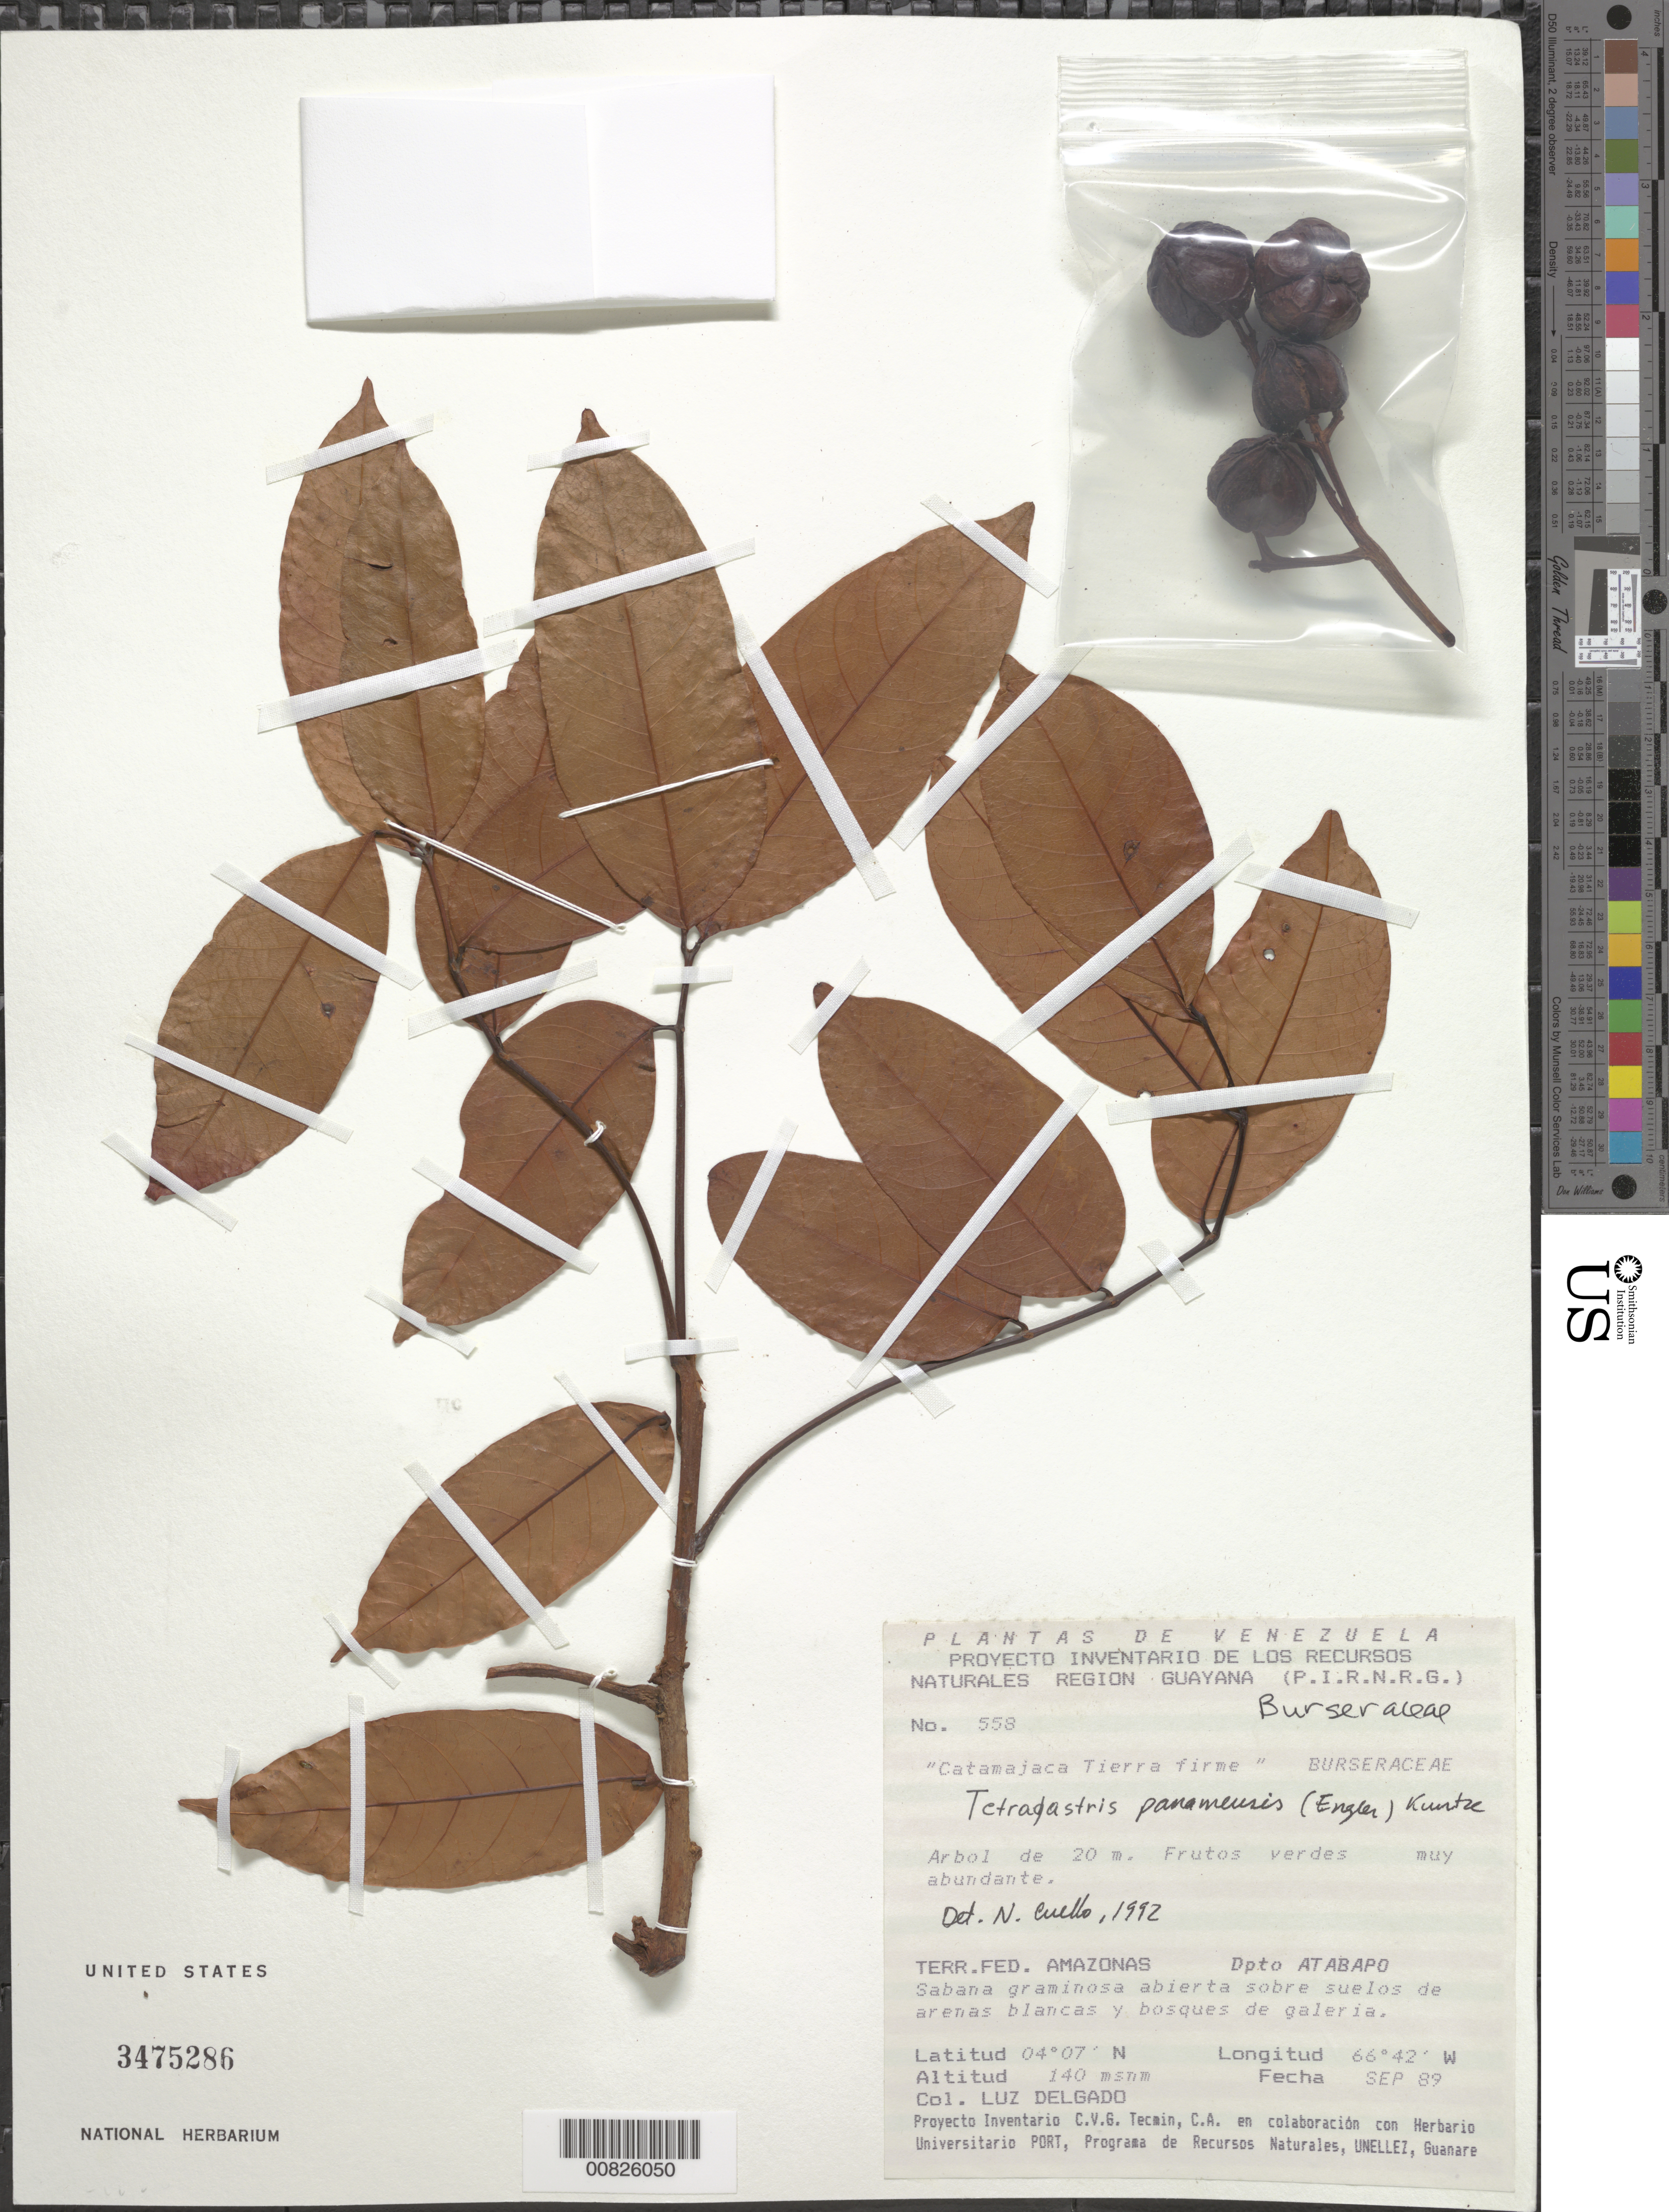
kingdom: Plantae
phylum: Tracheophyta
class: Magnoliopsida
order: Sapindales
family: Burseraceae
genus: Protium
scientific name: Protium stevensonii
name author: (Standl.) Daly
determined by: Daly, Douglas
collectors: L. Delgado V.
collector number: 558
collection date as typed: Sep-89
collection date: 1989-09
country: Venezuela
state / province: Amazonas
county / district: Atabapo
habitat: Sabana graminosa abierta sobre suelos de arenas blancas y bosques de galeria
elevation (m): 140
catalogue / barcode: US 3475286